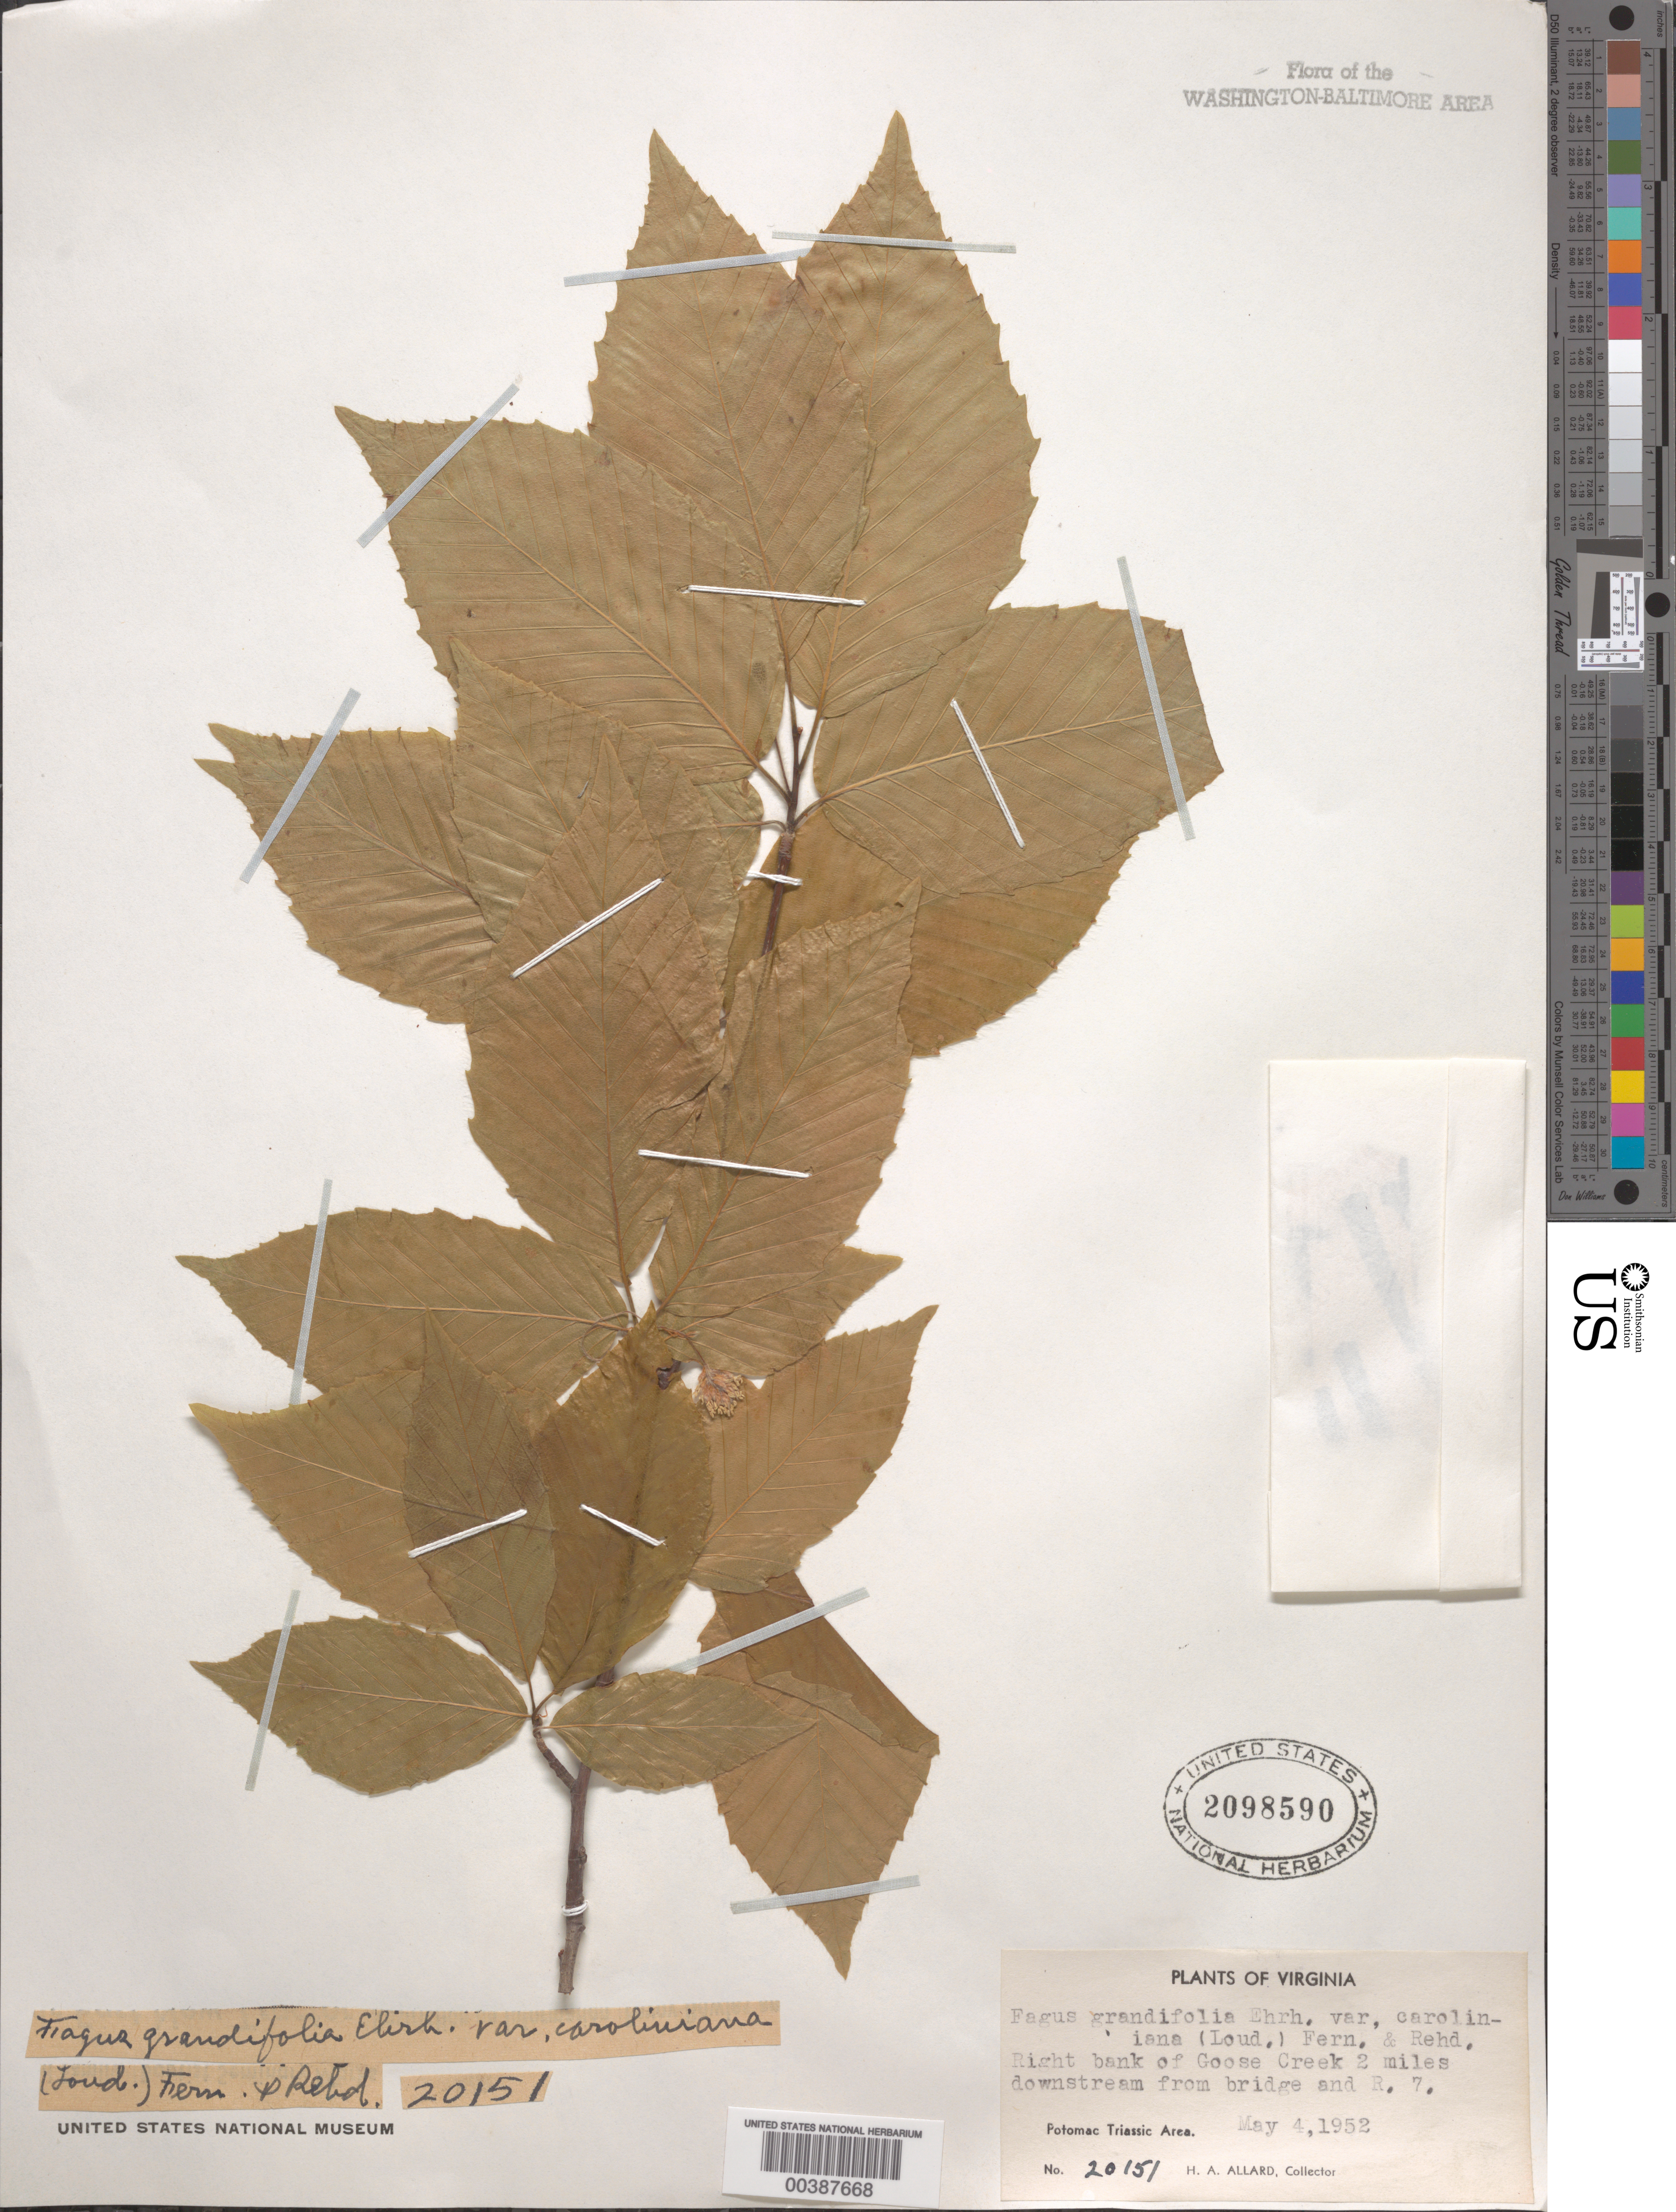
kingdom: Plantae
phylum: Tracheophyta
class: Magnoliopsida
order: Fagales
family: Fagaceae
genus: Fagus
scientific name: Fagus grandifolia subsp. caroliniana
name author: (Loudon) Fernald & Rehder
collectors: H. A. Allard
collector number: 20151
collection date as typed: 04 May 1952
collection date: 1952-05-04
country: United States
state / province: Virginia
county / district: Loudoun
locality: Downstream from Route 7 on Goose Creek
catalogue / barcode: US 2098590